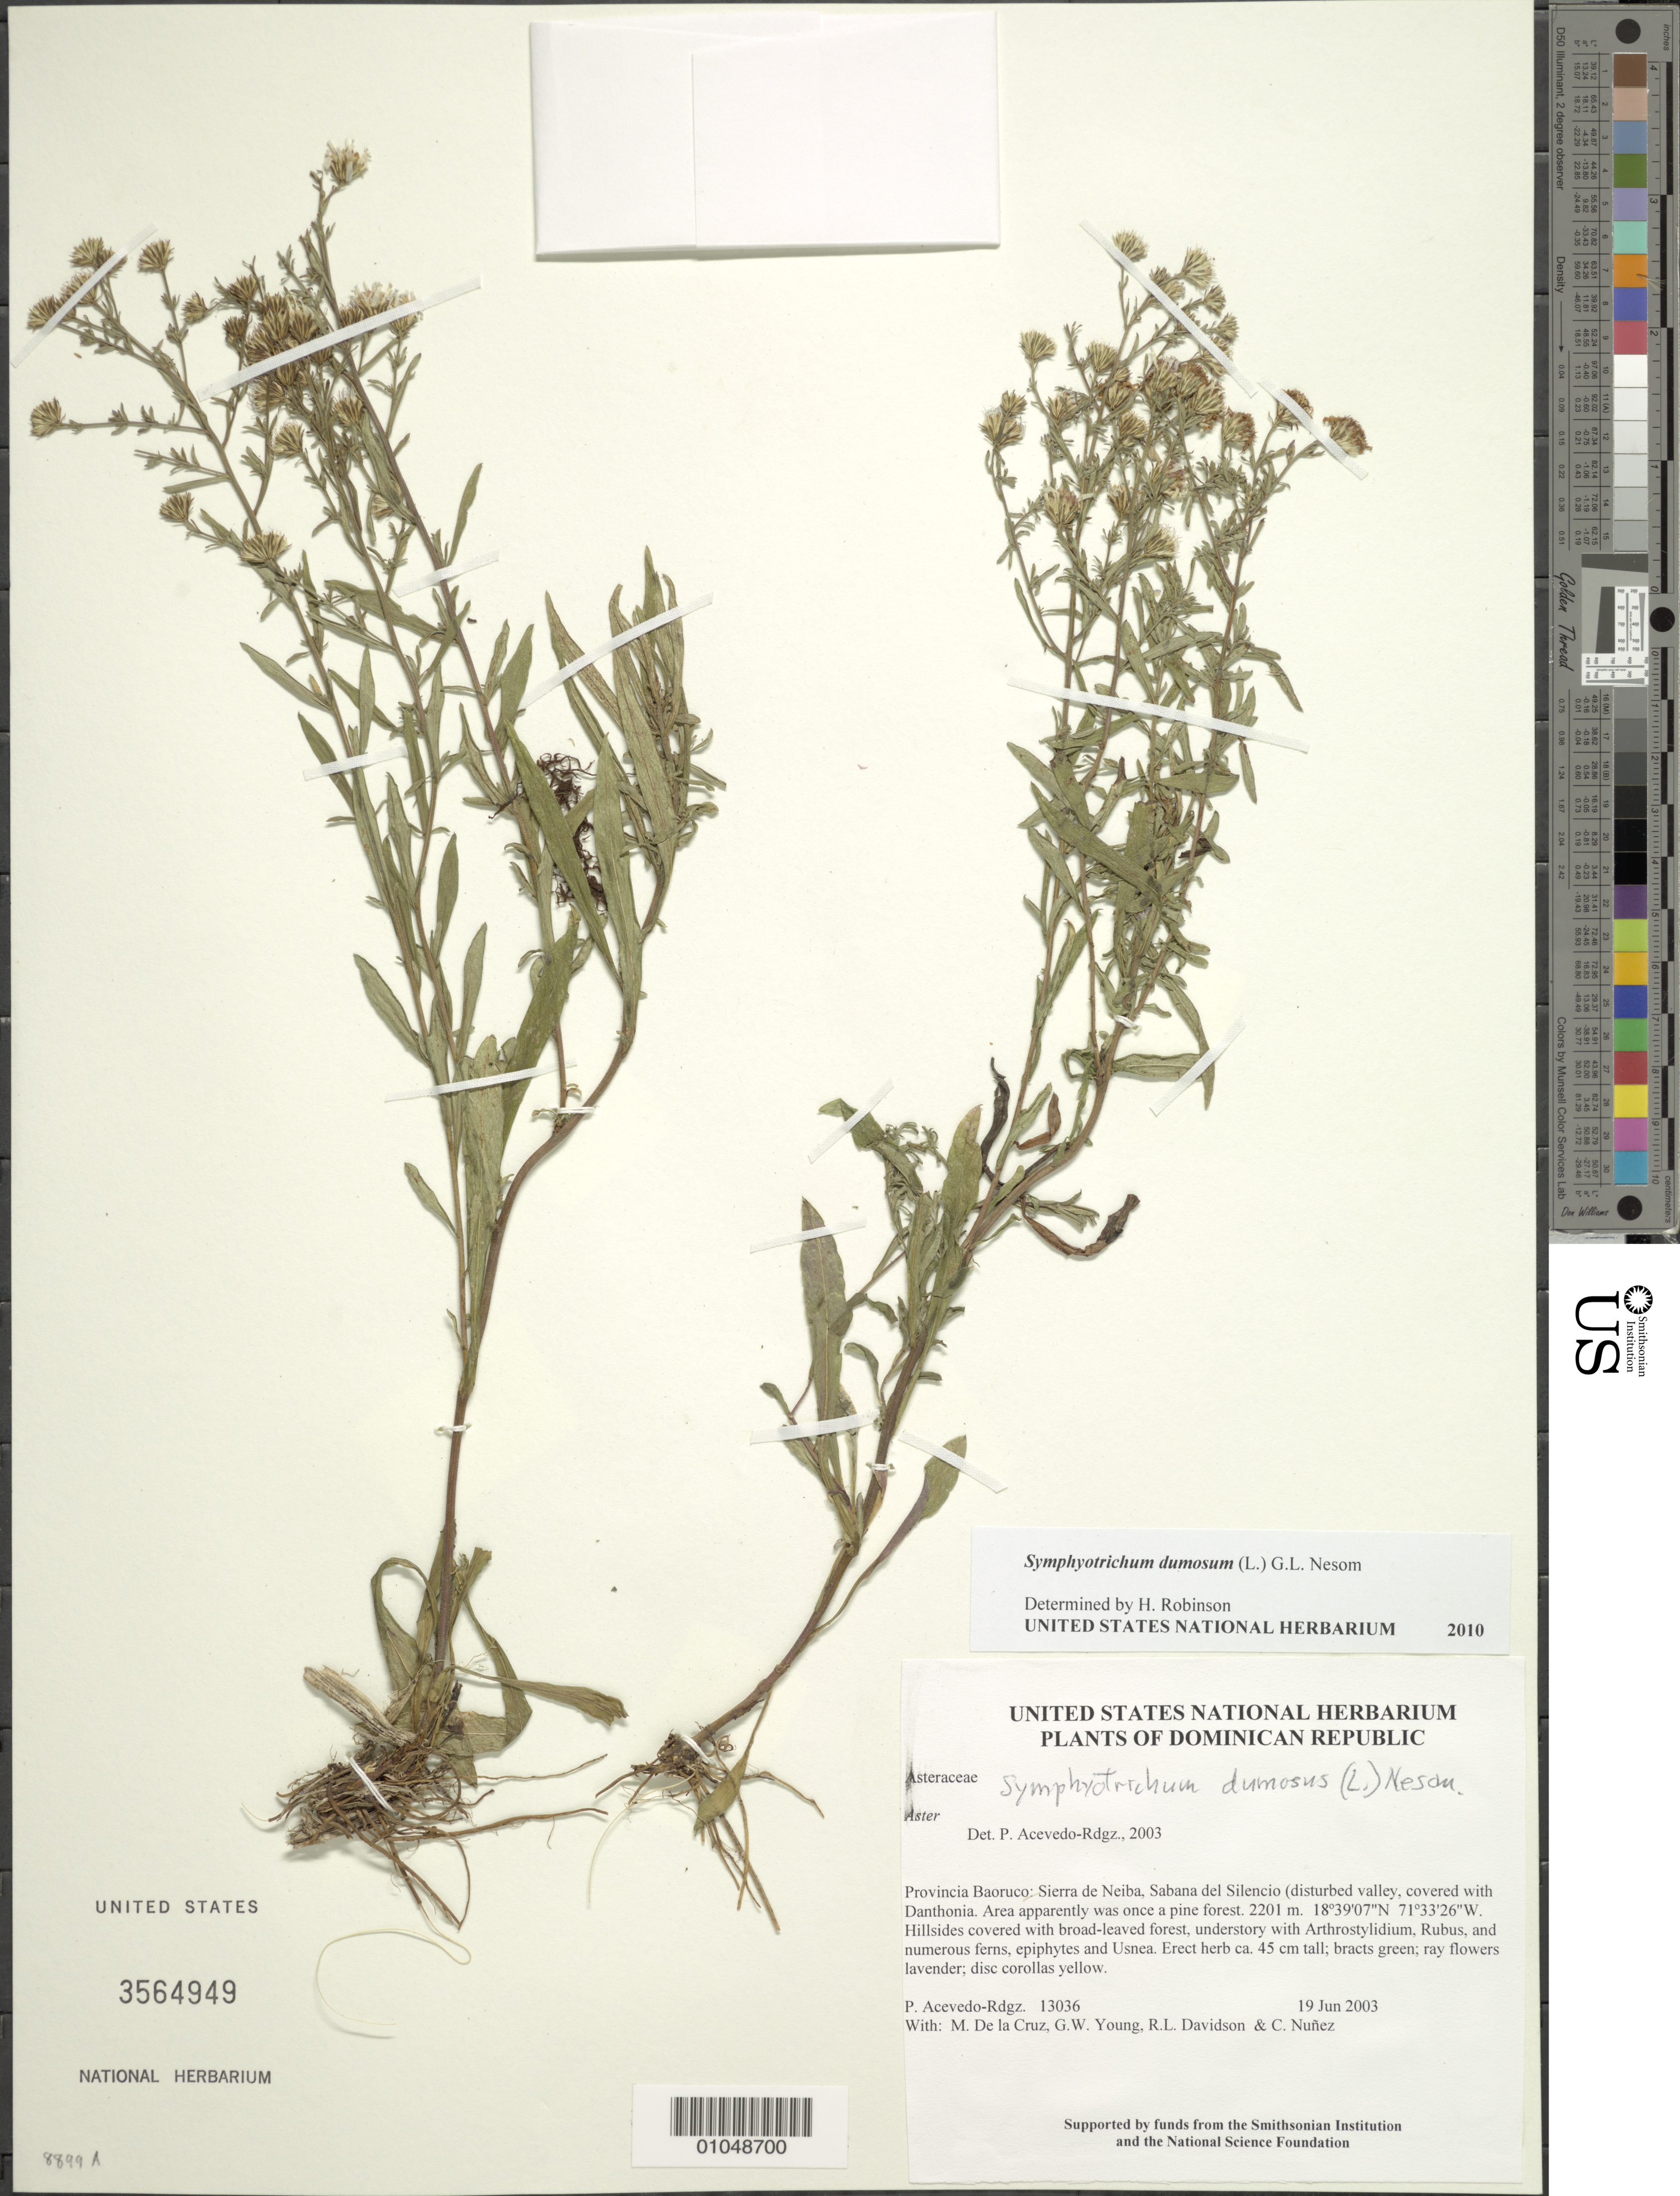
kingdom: Plantae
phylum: Tracheophyta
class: Magnoliopsida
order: Asterales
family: Asteraceae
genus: Symphyotrichum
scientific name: Symphyotrichum dumosum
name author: (L.) G.L. Nesom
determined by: Robinson, Harold E., (US)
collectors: P. Acevedo-Rodr., M. de la Cruz, J. Rawlins, G. Young, R. Davidson & C. Nunez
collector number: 13036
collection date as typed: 19 Jun 2003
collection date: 2003-06-19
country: Dominican Republic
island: Hispaniola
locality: Provincia Baoruco: Sierra de Neiba, Sabana del Silencio (disturbed valley, covered with Danthonia. Area apparently was once a pine forest.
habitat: Hillsides covered with broad-leaved forest, understory with Arthrostylidium, Rubus, and numerous ferns, epiphytes and Usnea.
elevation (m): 2201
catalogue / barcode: US 3564949